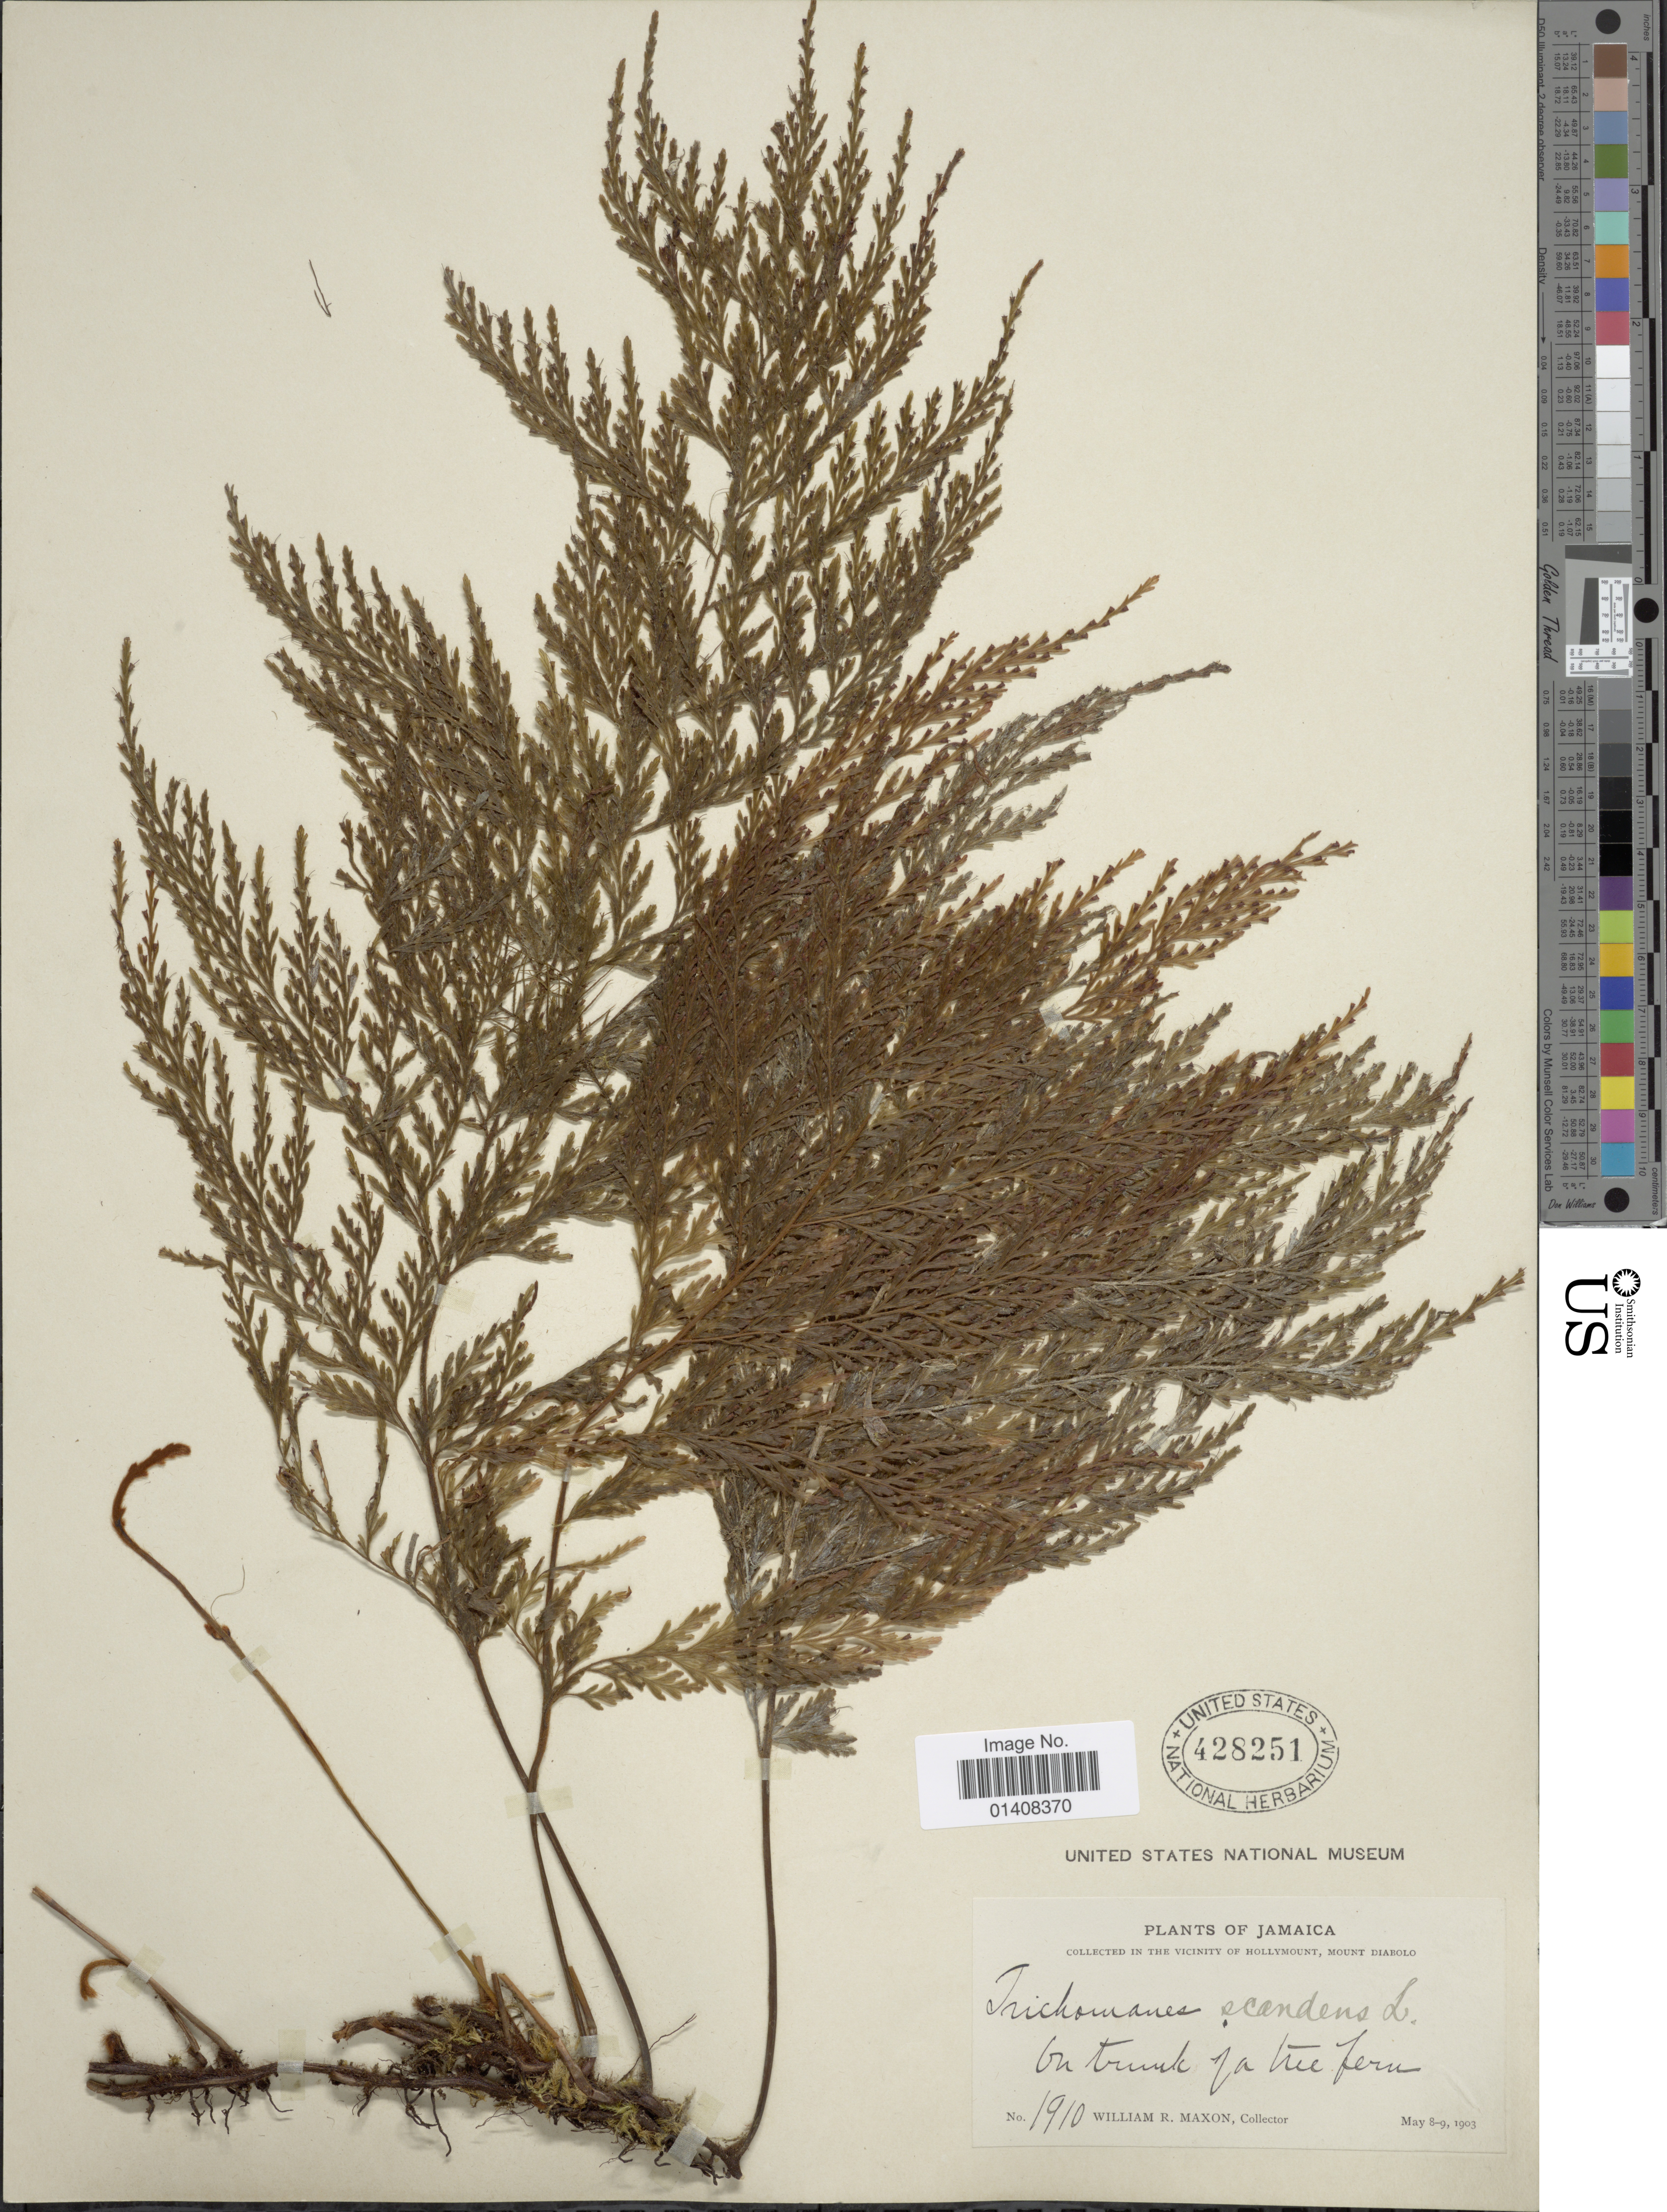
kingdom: Plantae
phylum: Tracheophyta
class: Polypodiopsida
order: Hymenophyllales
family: Hymenophyllaceae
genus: Trichomanes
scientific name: Trichomanes scandens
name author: L.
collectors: W. R. Maxon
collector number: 1910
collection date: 1903-05-08/1903-05-09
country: Jamaica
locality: In the vicinity of Hollymount, mount Diablo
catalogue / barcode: US 428251